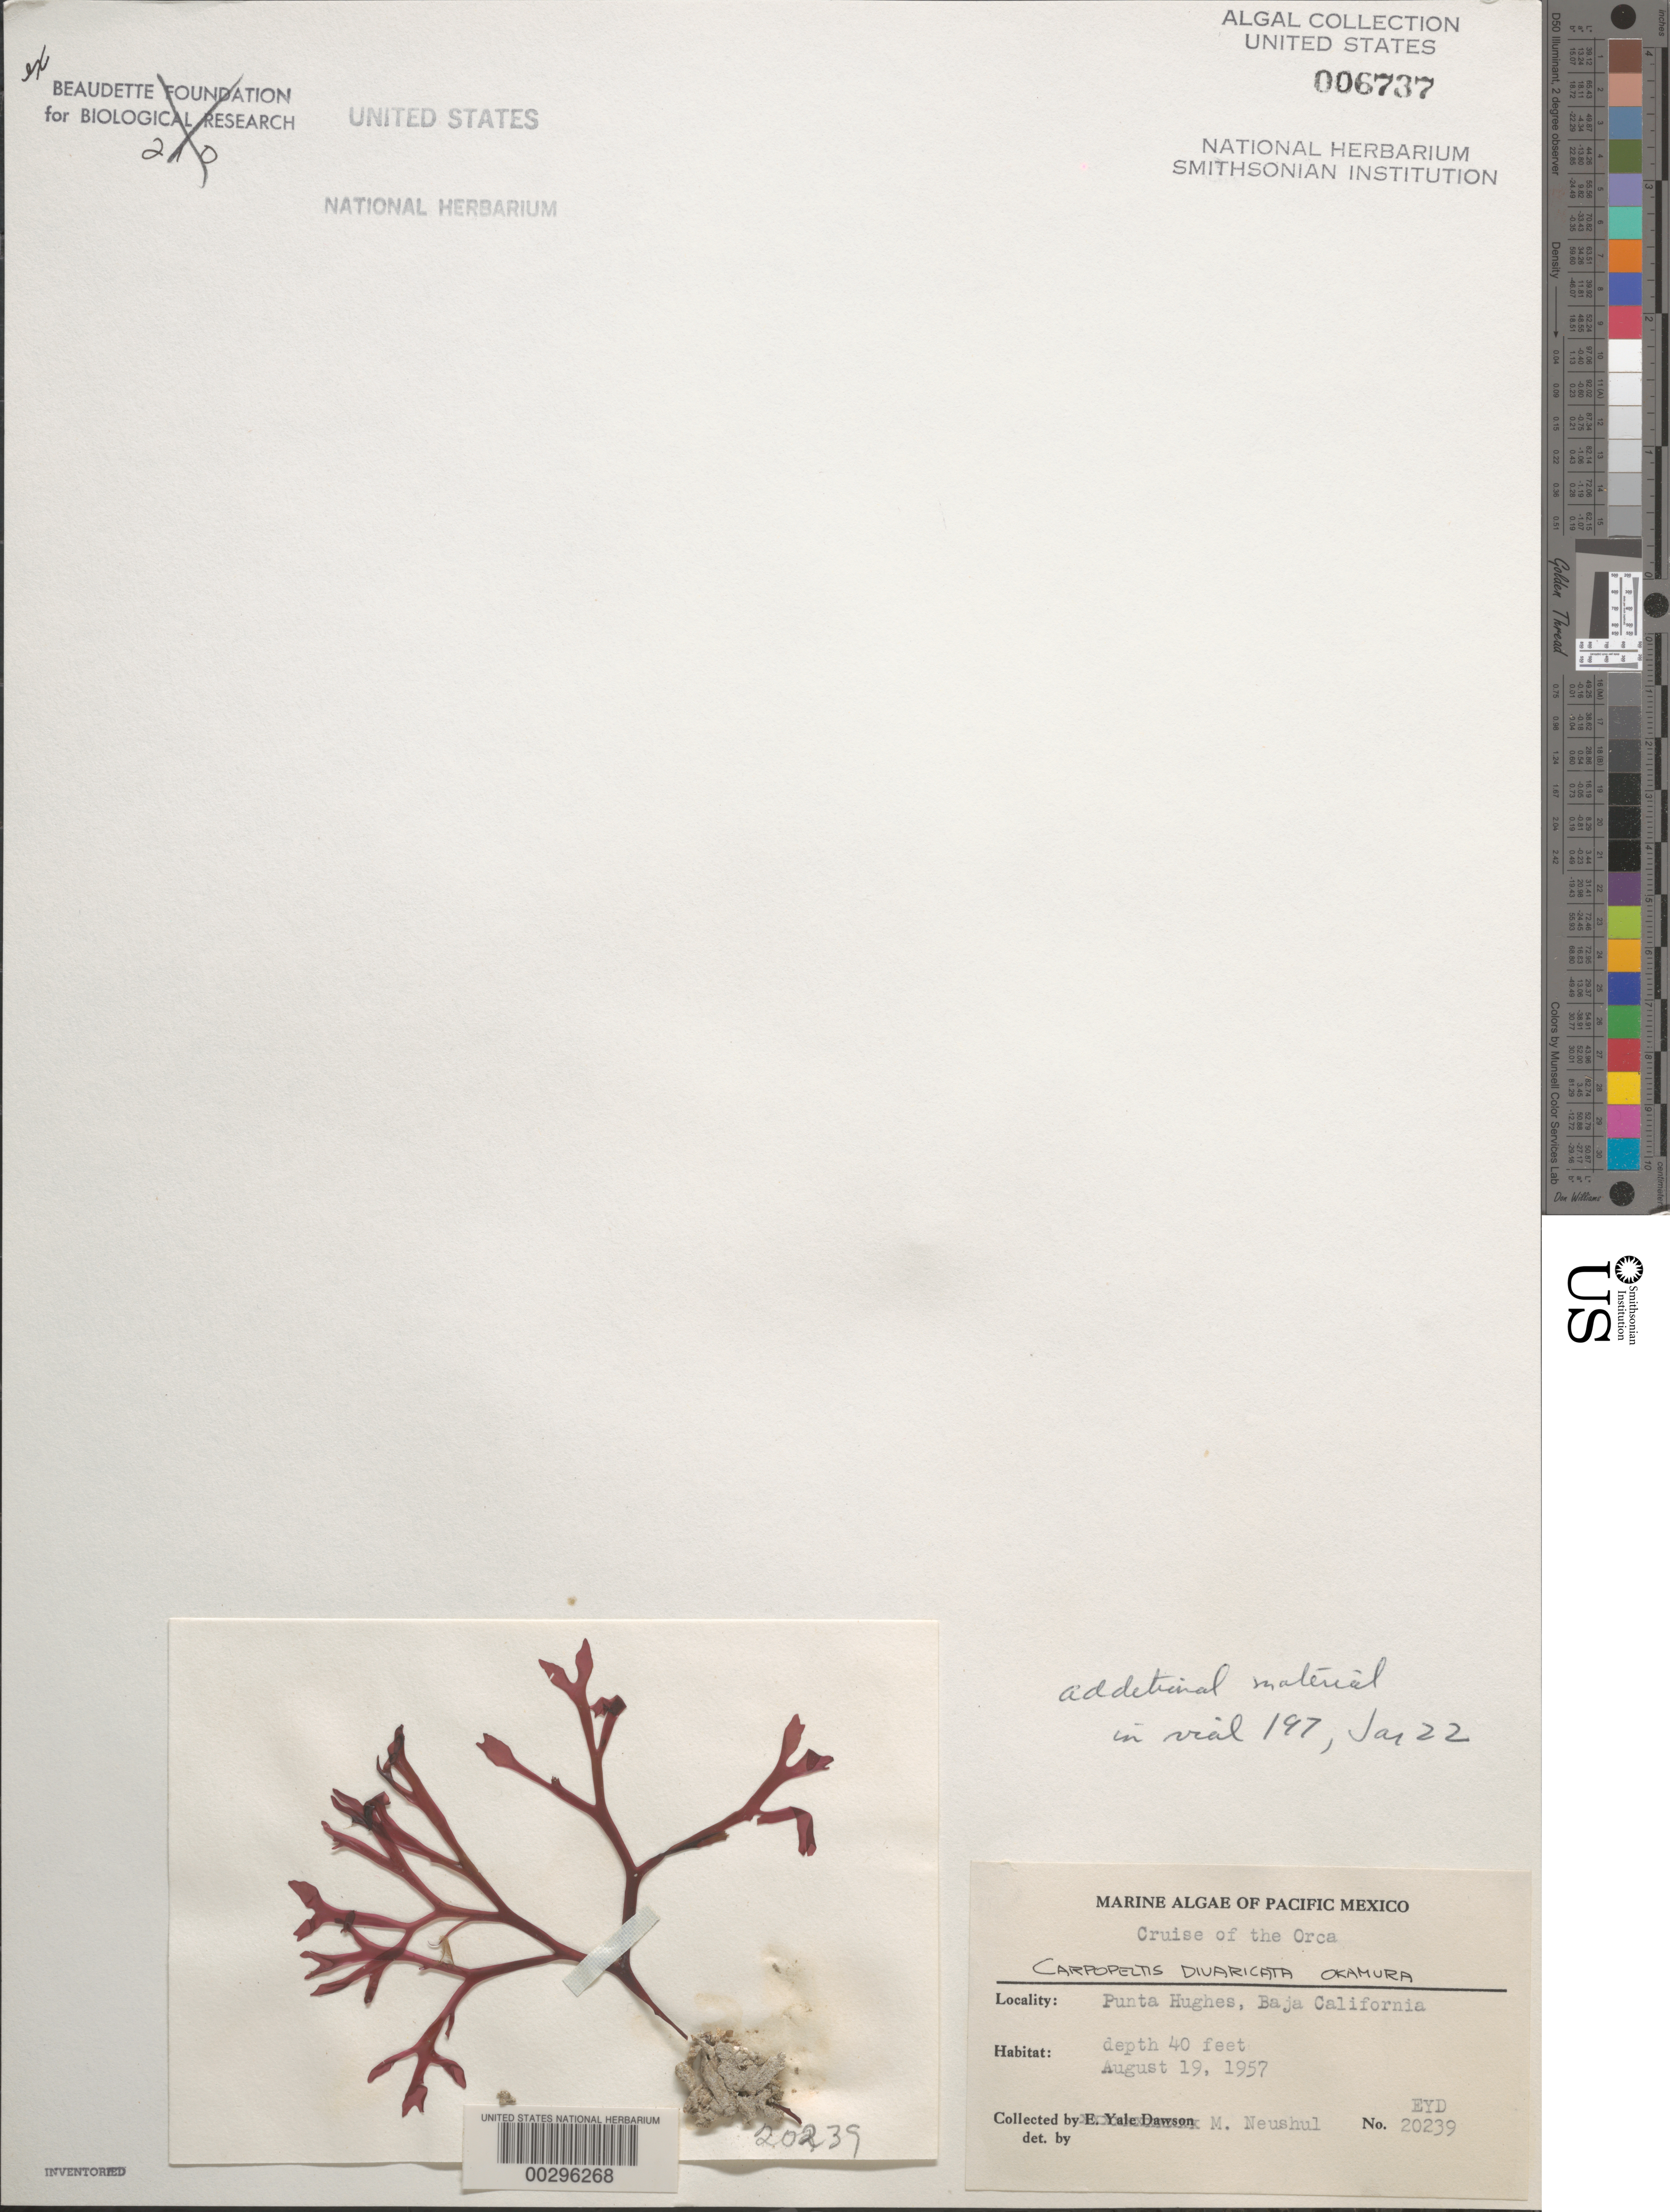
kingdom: Plantae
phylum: Rhodophyta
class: Florideophyceae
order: Halymeniales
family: Halymeniaceae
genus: Grateloupia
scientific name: Grateloupia chiangii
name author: S. Kawaguchi & H.W. Wang in H.W. Wang et al.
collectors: M. Neushul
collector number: EYD 20239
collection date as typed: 19 Aug 1957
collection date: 1957-08-19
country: Mexico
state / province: Baja California Sur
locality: Punta Hughes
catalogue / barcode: US 6737